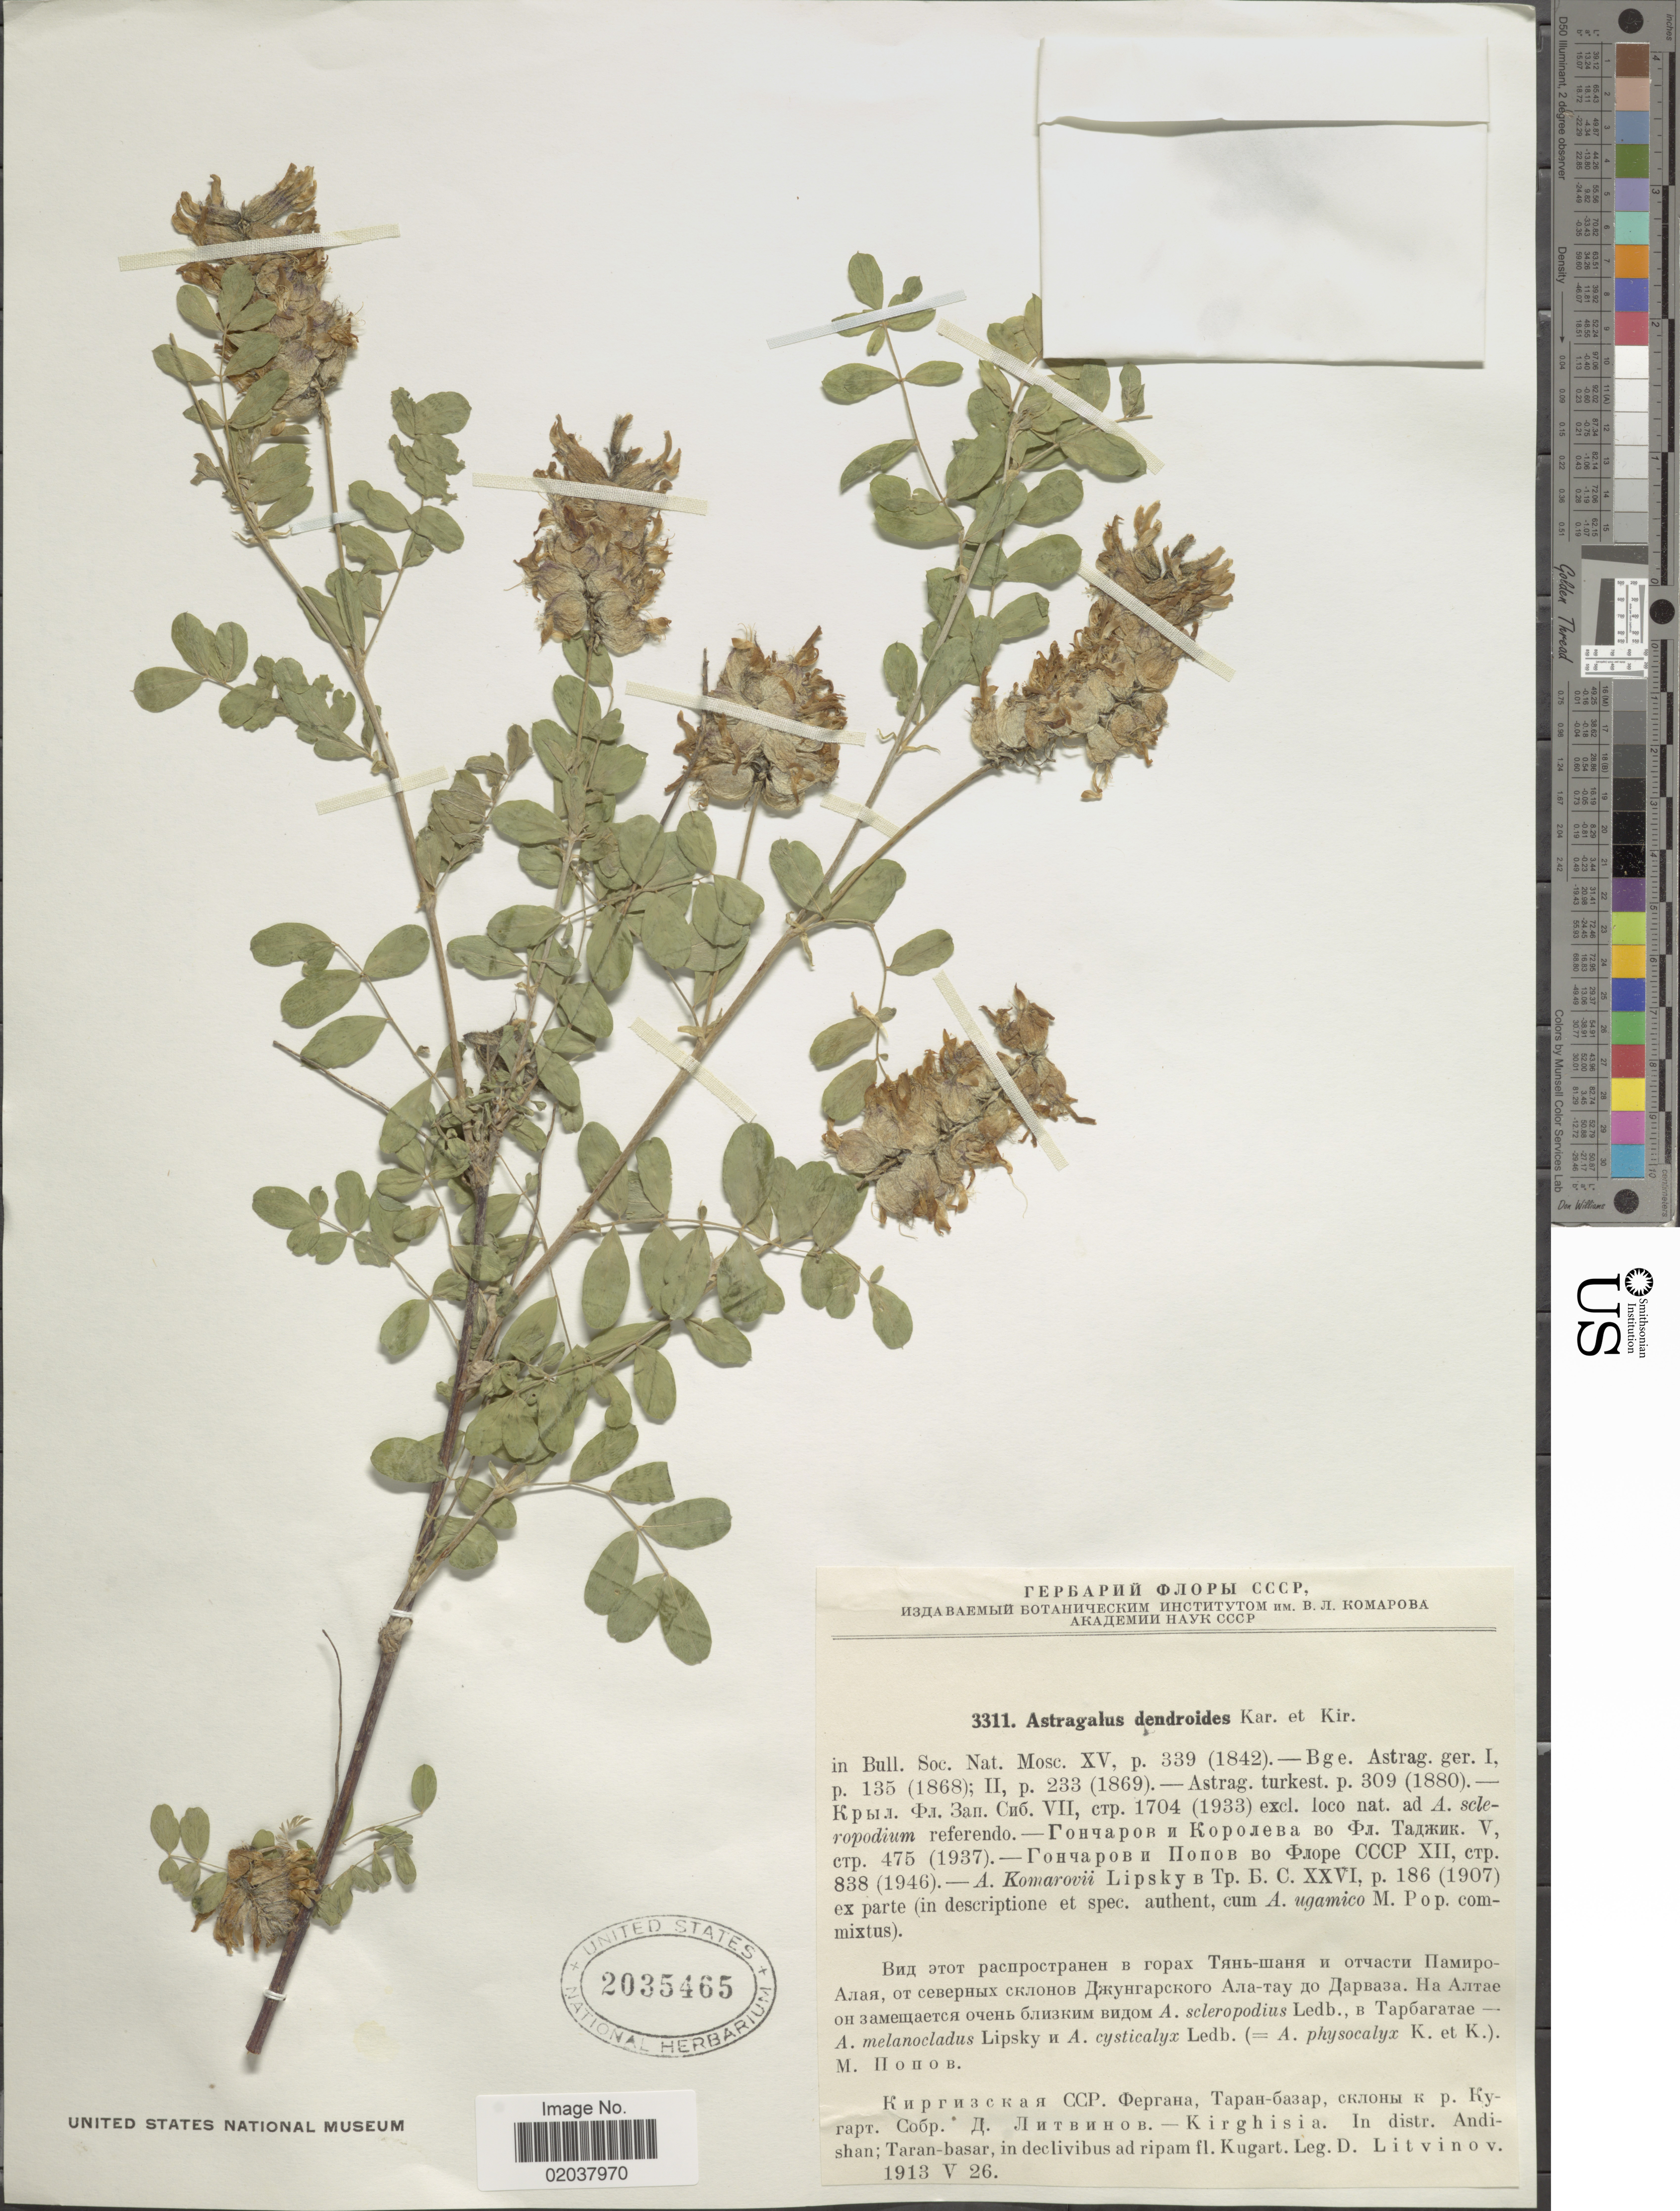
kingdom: Plantae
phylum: Tracheophyta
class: Magnoliopsida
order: Fabales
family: Fabaceae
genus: Astragalus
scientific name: Astragalus dendroides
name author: Kar. & Kir.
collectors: D. Litvinov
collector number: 3311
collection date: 1913-05-26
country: Kyrgyzstan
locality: Kirghisia. In distr. Andishan; Taran-basar, in declivibus ad ripam fl. Kugart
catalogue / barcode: US 2035465